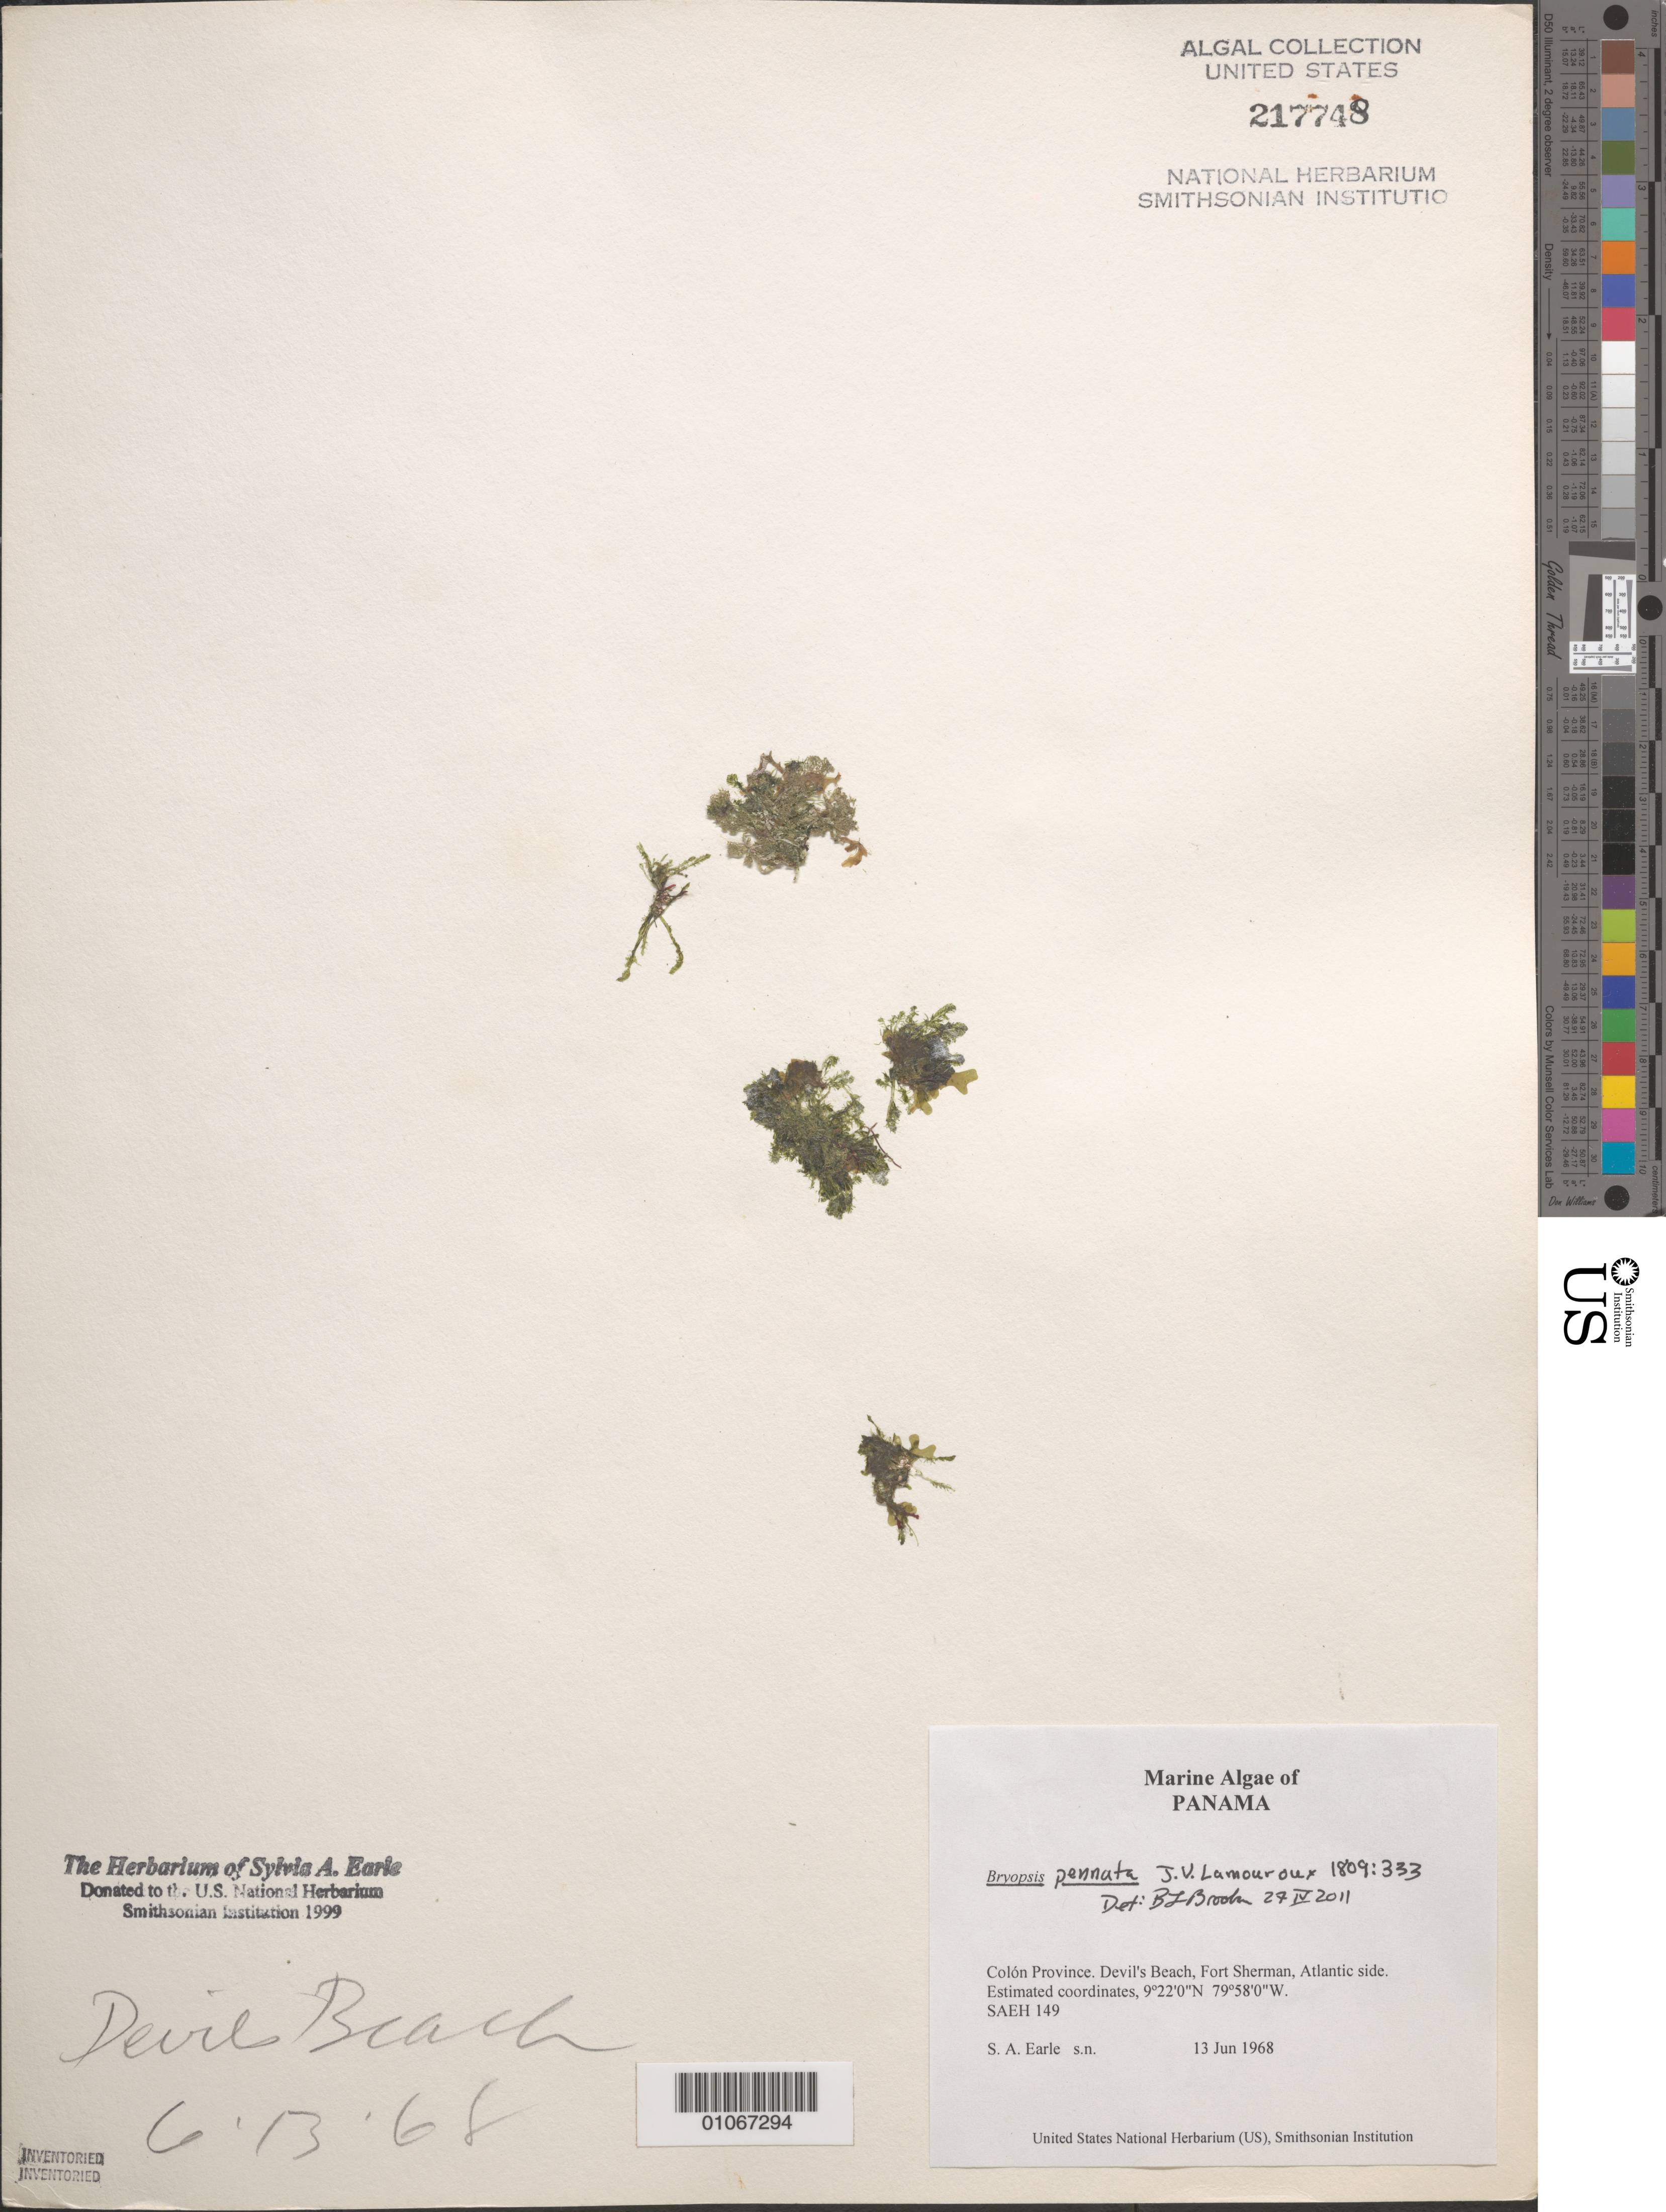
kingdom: Plantae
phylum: Chlorophyta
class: Ulvophyceae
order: Bryopsidales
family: Bryopsidaceae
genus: Bryopsis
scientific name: Bryopsis pennata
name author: J.V.Lamouroux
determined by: Brooks, B. L., (BOT), Smithsonian Institution - National Museum of Natural History (UNITED STATES)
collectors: S. A. Earle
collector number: SAEH 149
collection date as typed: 13 Jun 1968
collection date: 1968-06-13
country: Panama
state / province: Colón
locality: Devil's Beach, Fort Sherman, Atlantic Ocean side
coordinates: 9 22'0"N, 79 58'0"W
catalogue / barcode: US 217748